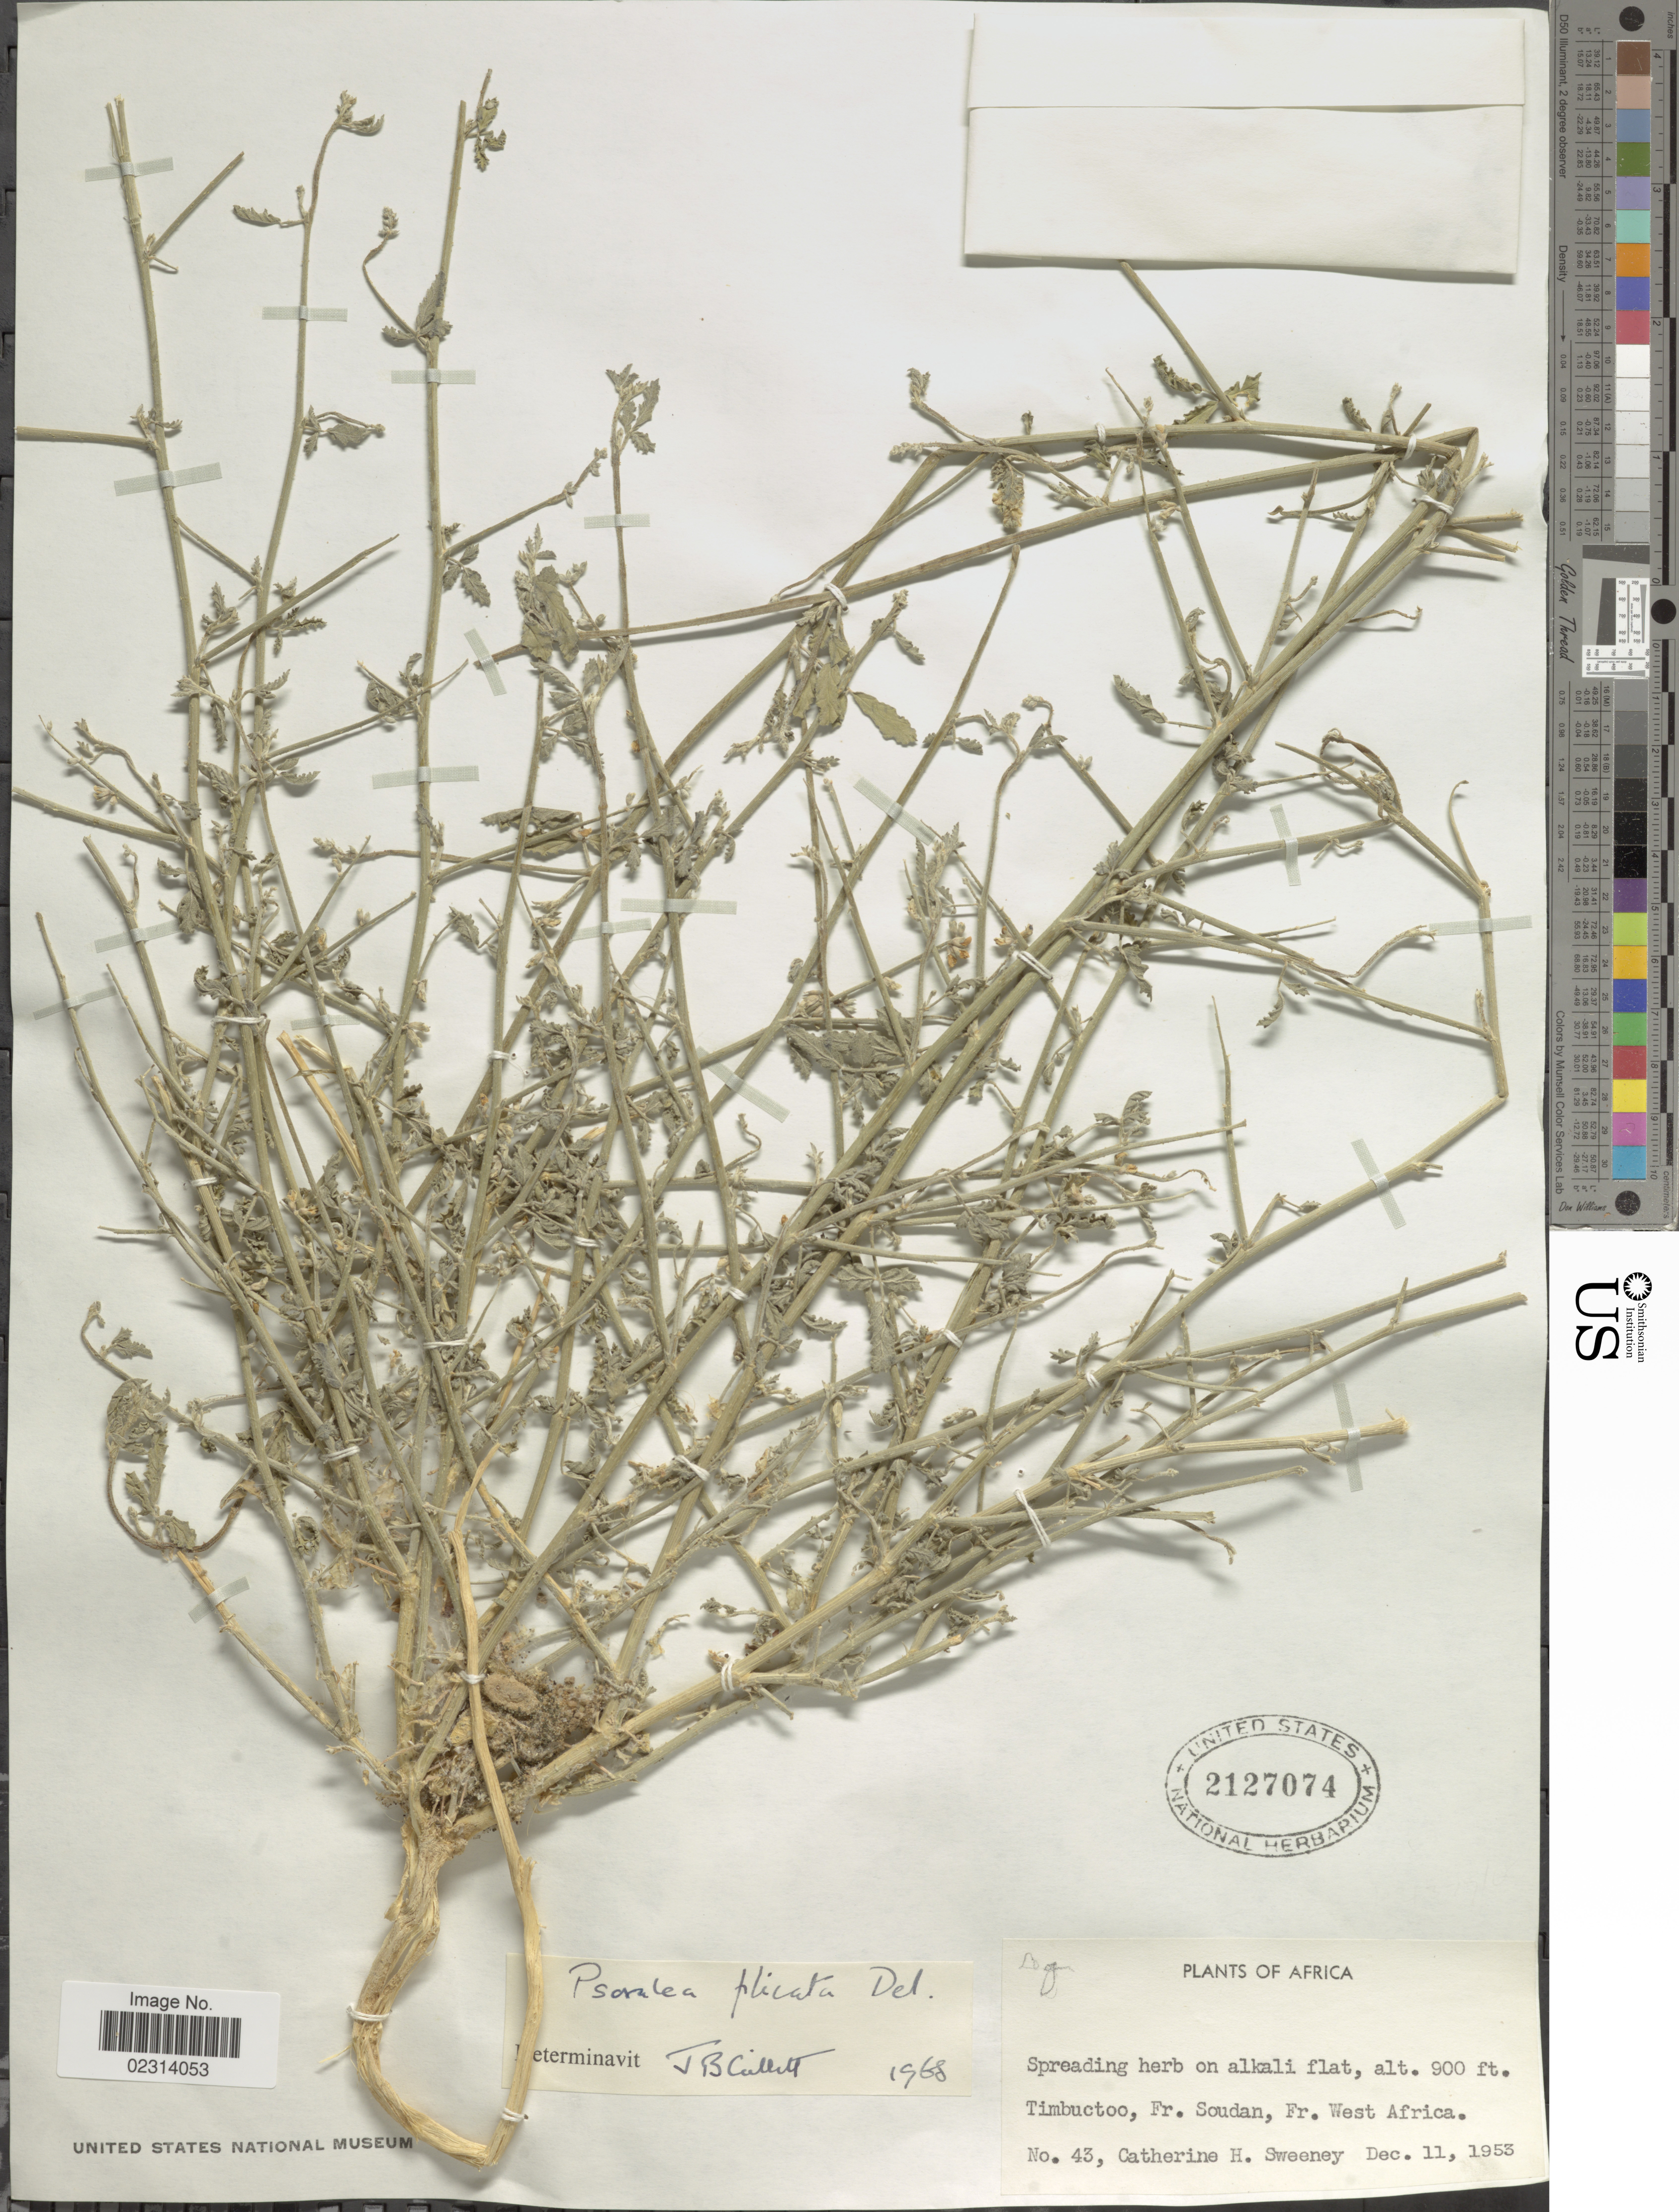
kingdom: Plantae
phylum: Tracheophyta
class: Magnoliopsida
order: Fabales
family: Fabaceae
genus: Cullen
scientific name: Cullen plicatum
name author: (Delile) C.H. Stirt.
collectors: C. Sweeney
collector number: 43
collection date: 1953-12-11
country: Mali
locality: Timbuktu, Fr. Soudan, Fr. West Africa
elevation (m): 274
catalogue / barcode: US 2127074